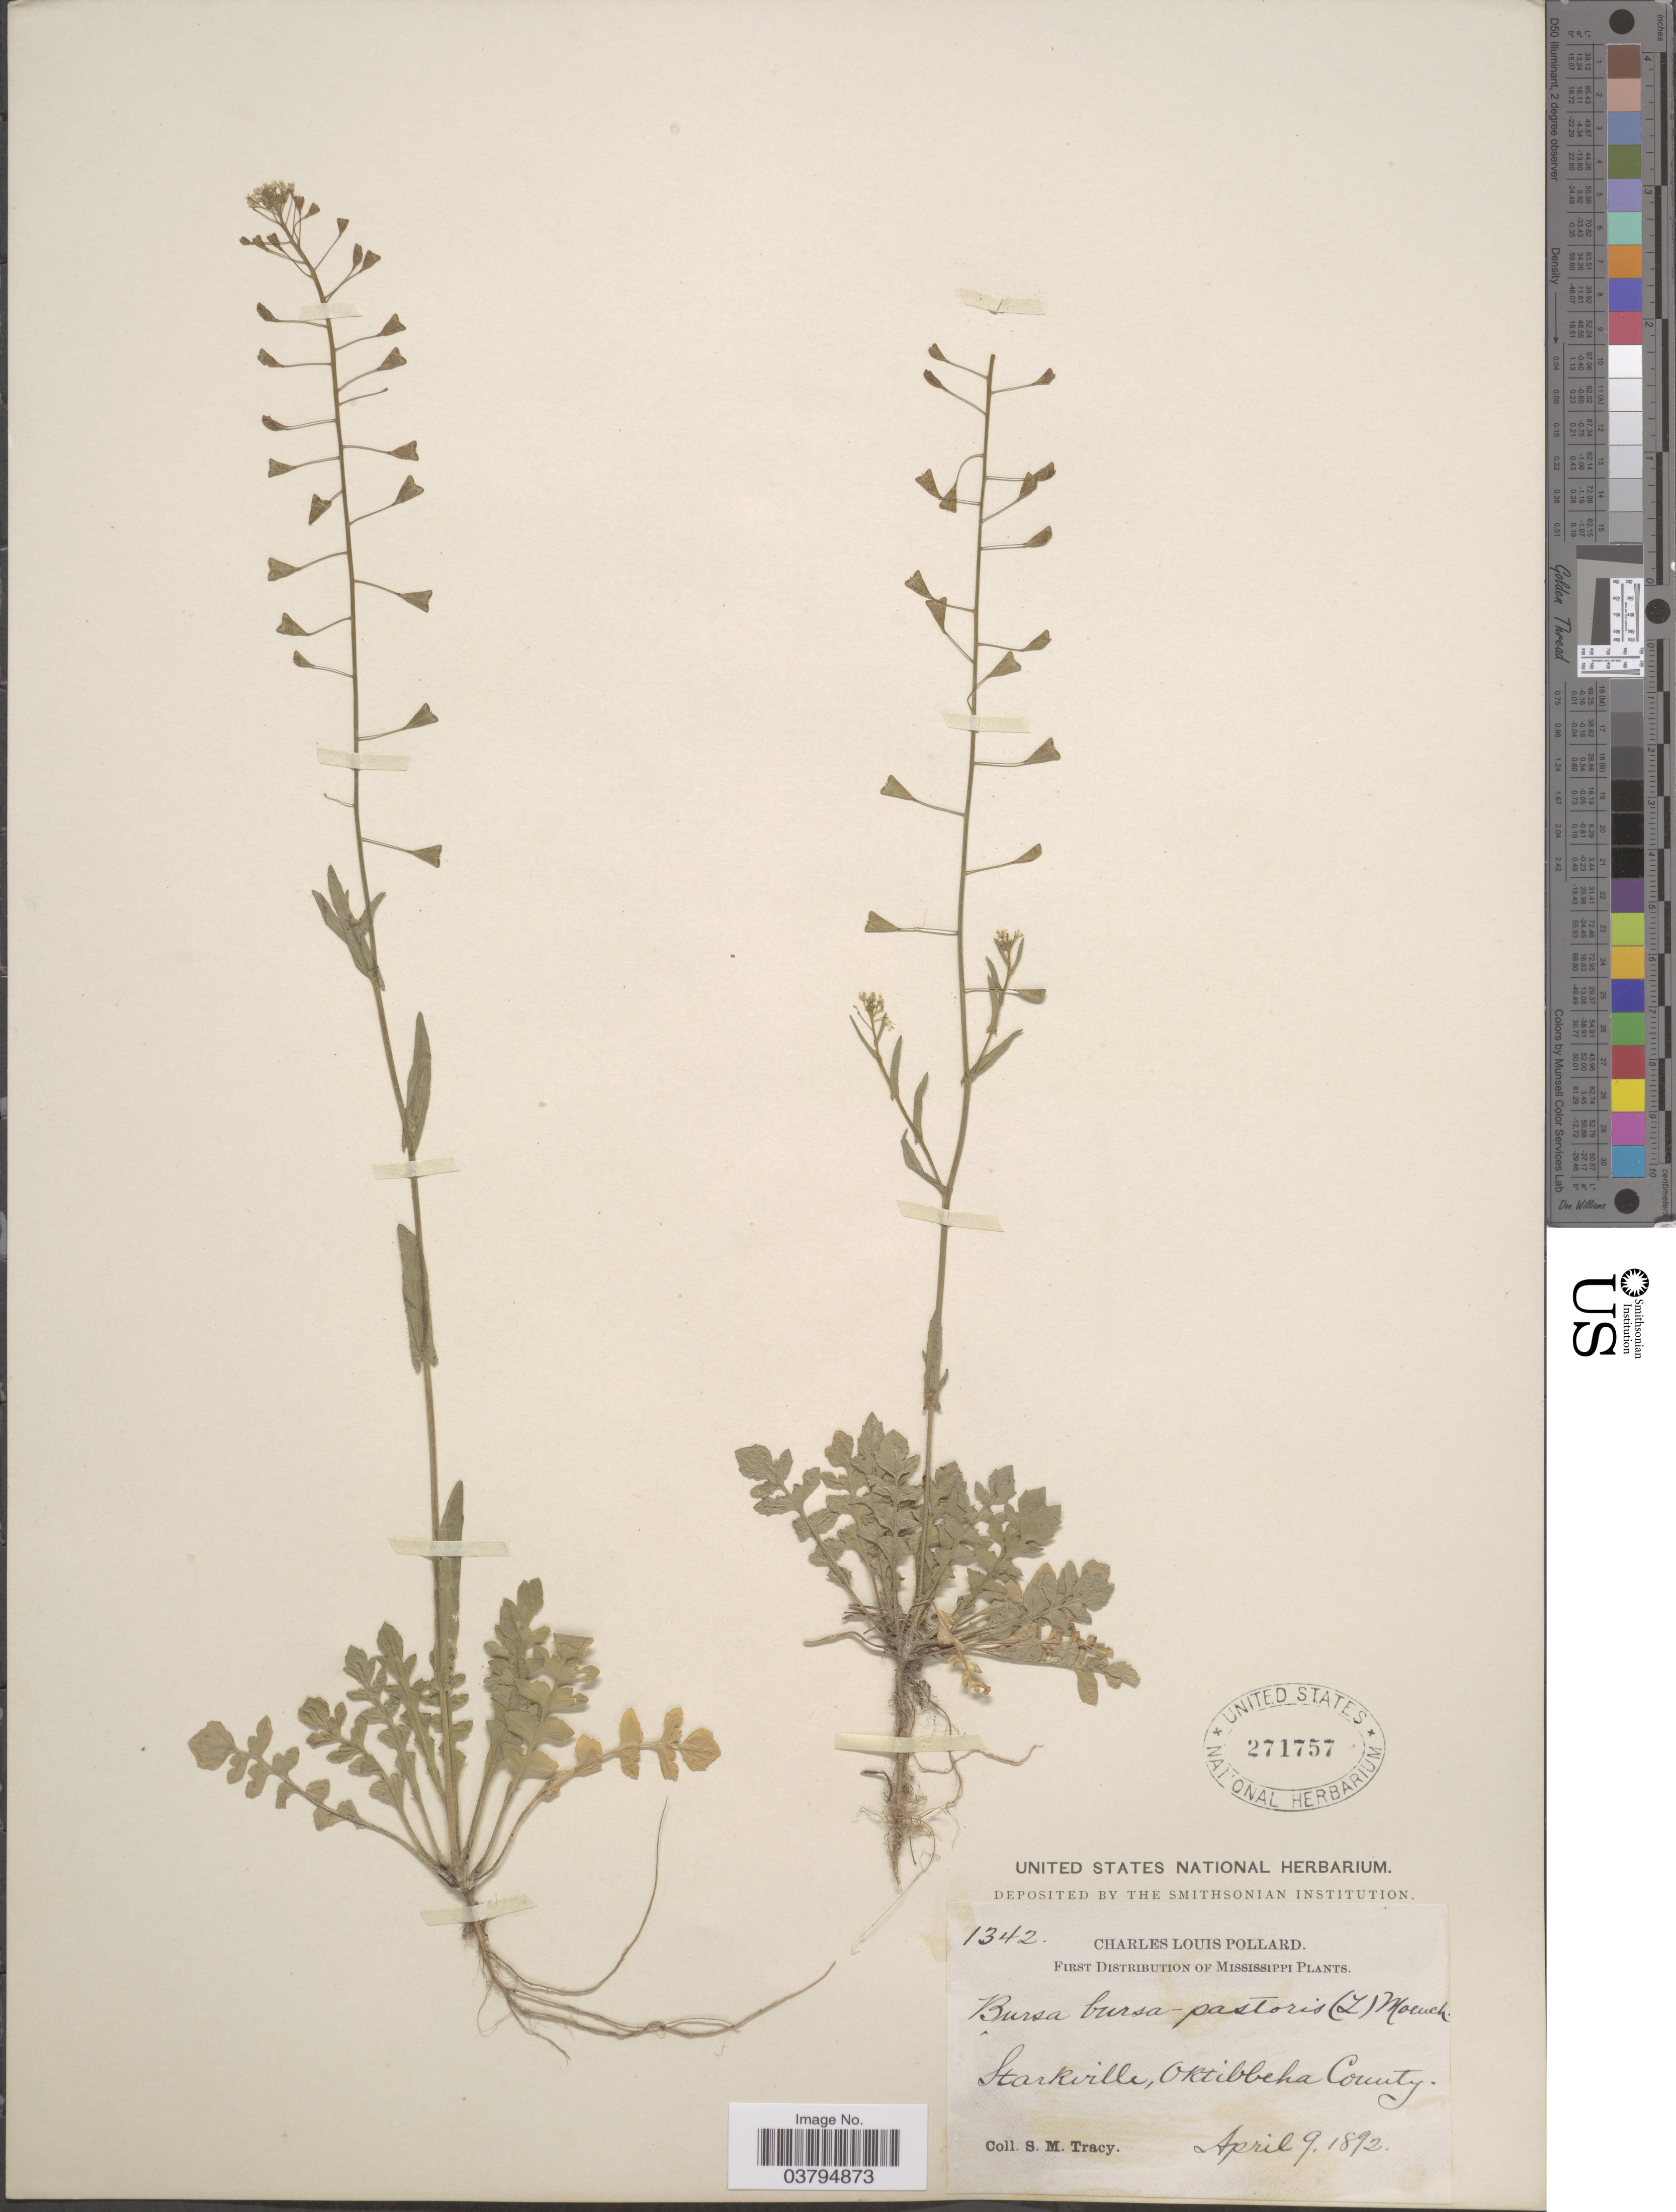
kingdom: Plantae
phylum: Tracheophyta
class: Magnoliopsida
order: Brassicales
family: Brassicaceae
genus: Capsella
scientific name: Capsella bursa-pastoris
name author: (L.) Medik.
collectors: S. M. Tracy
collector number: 1342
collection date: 1892-04-09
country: United States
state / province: Mississippi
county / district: Oktibbeha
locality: Starkville, Oktibbeha County.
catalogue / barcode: US 271757